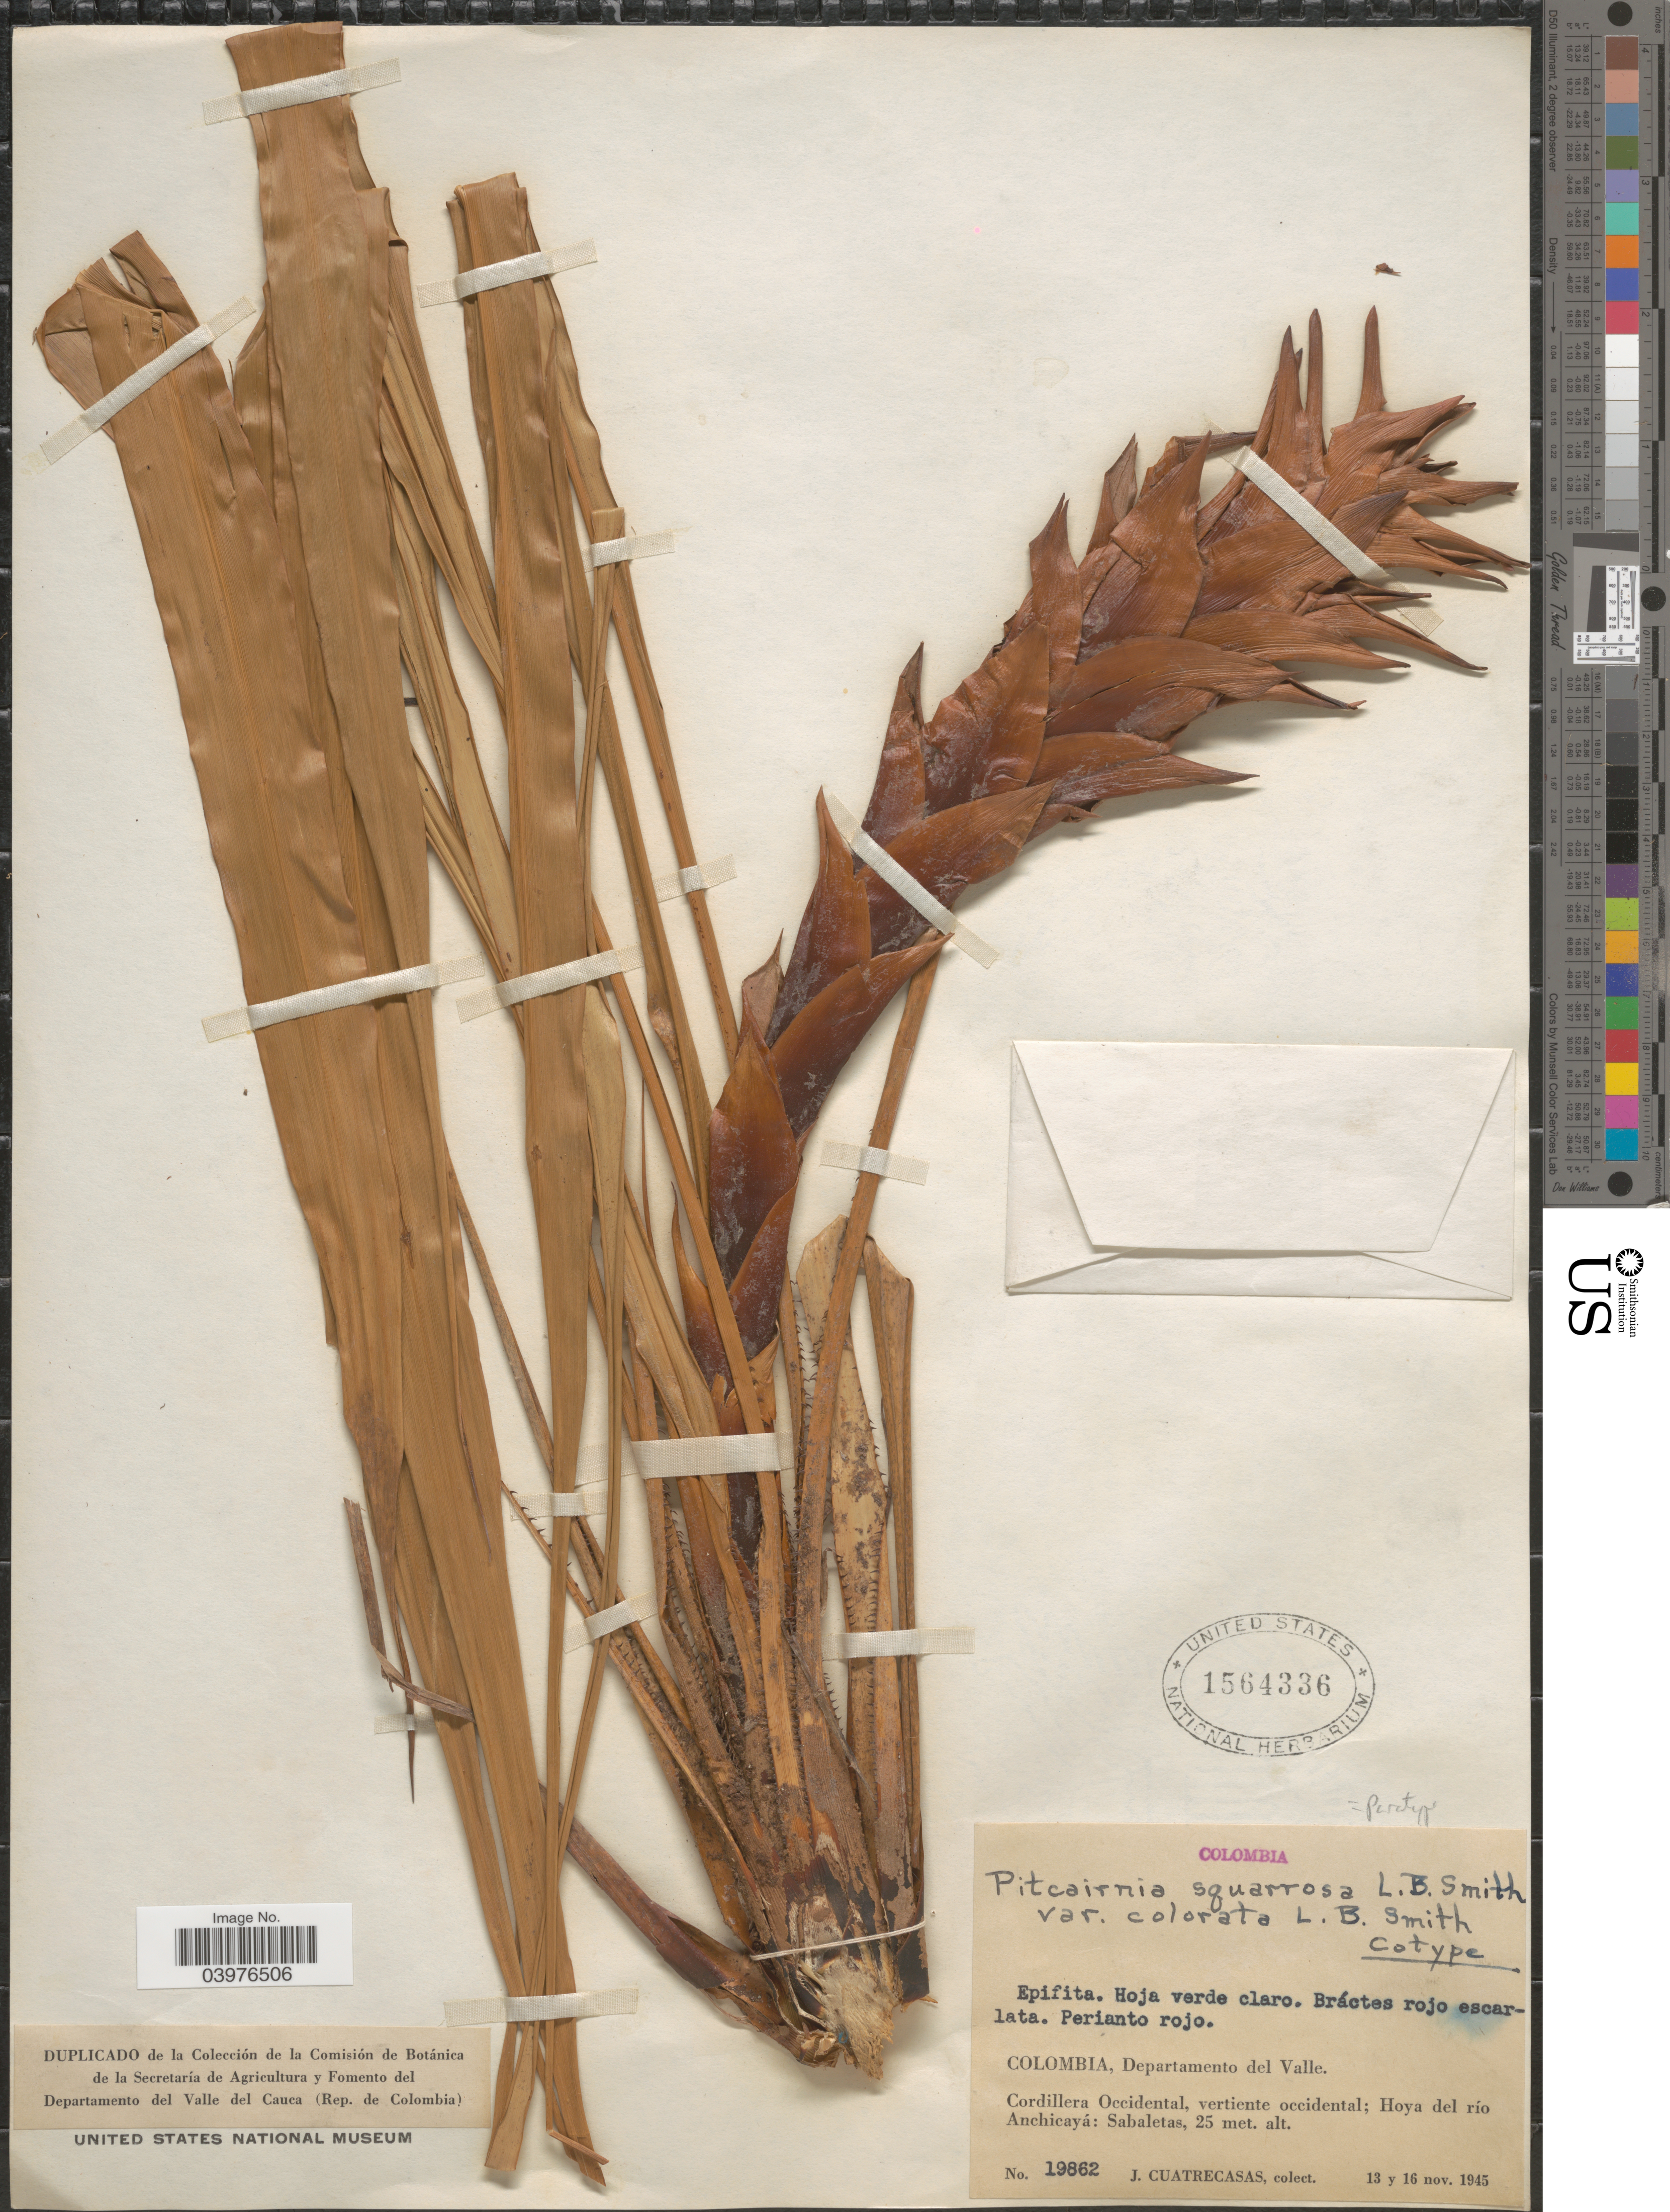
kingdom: Plantae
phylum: Tracheophyta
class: Liliopsida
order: Poales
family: Bromeliaceae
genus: Pitcairnia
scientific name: Pitcairnia squarrosa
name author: L.B. Sm.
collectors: J. Cuatrecasas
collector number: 19862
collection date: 1945-11-13/1945-11-16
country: Colombia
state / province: Valle del Cauca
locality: Departamento del Valle. Cordillera Occidental, vertiente occidental; Hoya del río Anchicayá: Sabaletas.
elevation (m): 25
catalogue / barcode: US 1564336